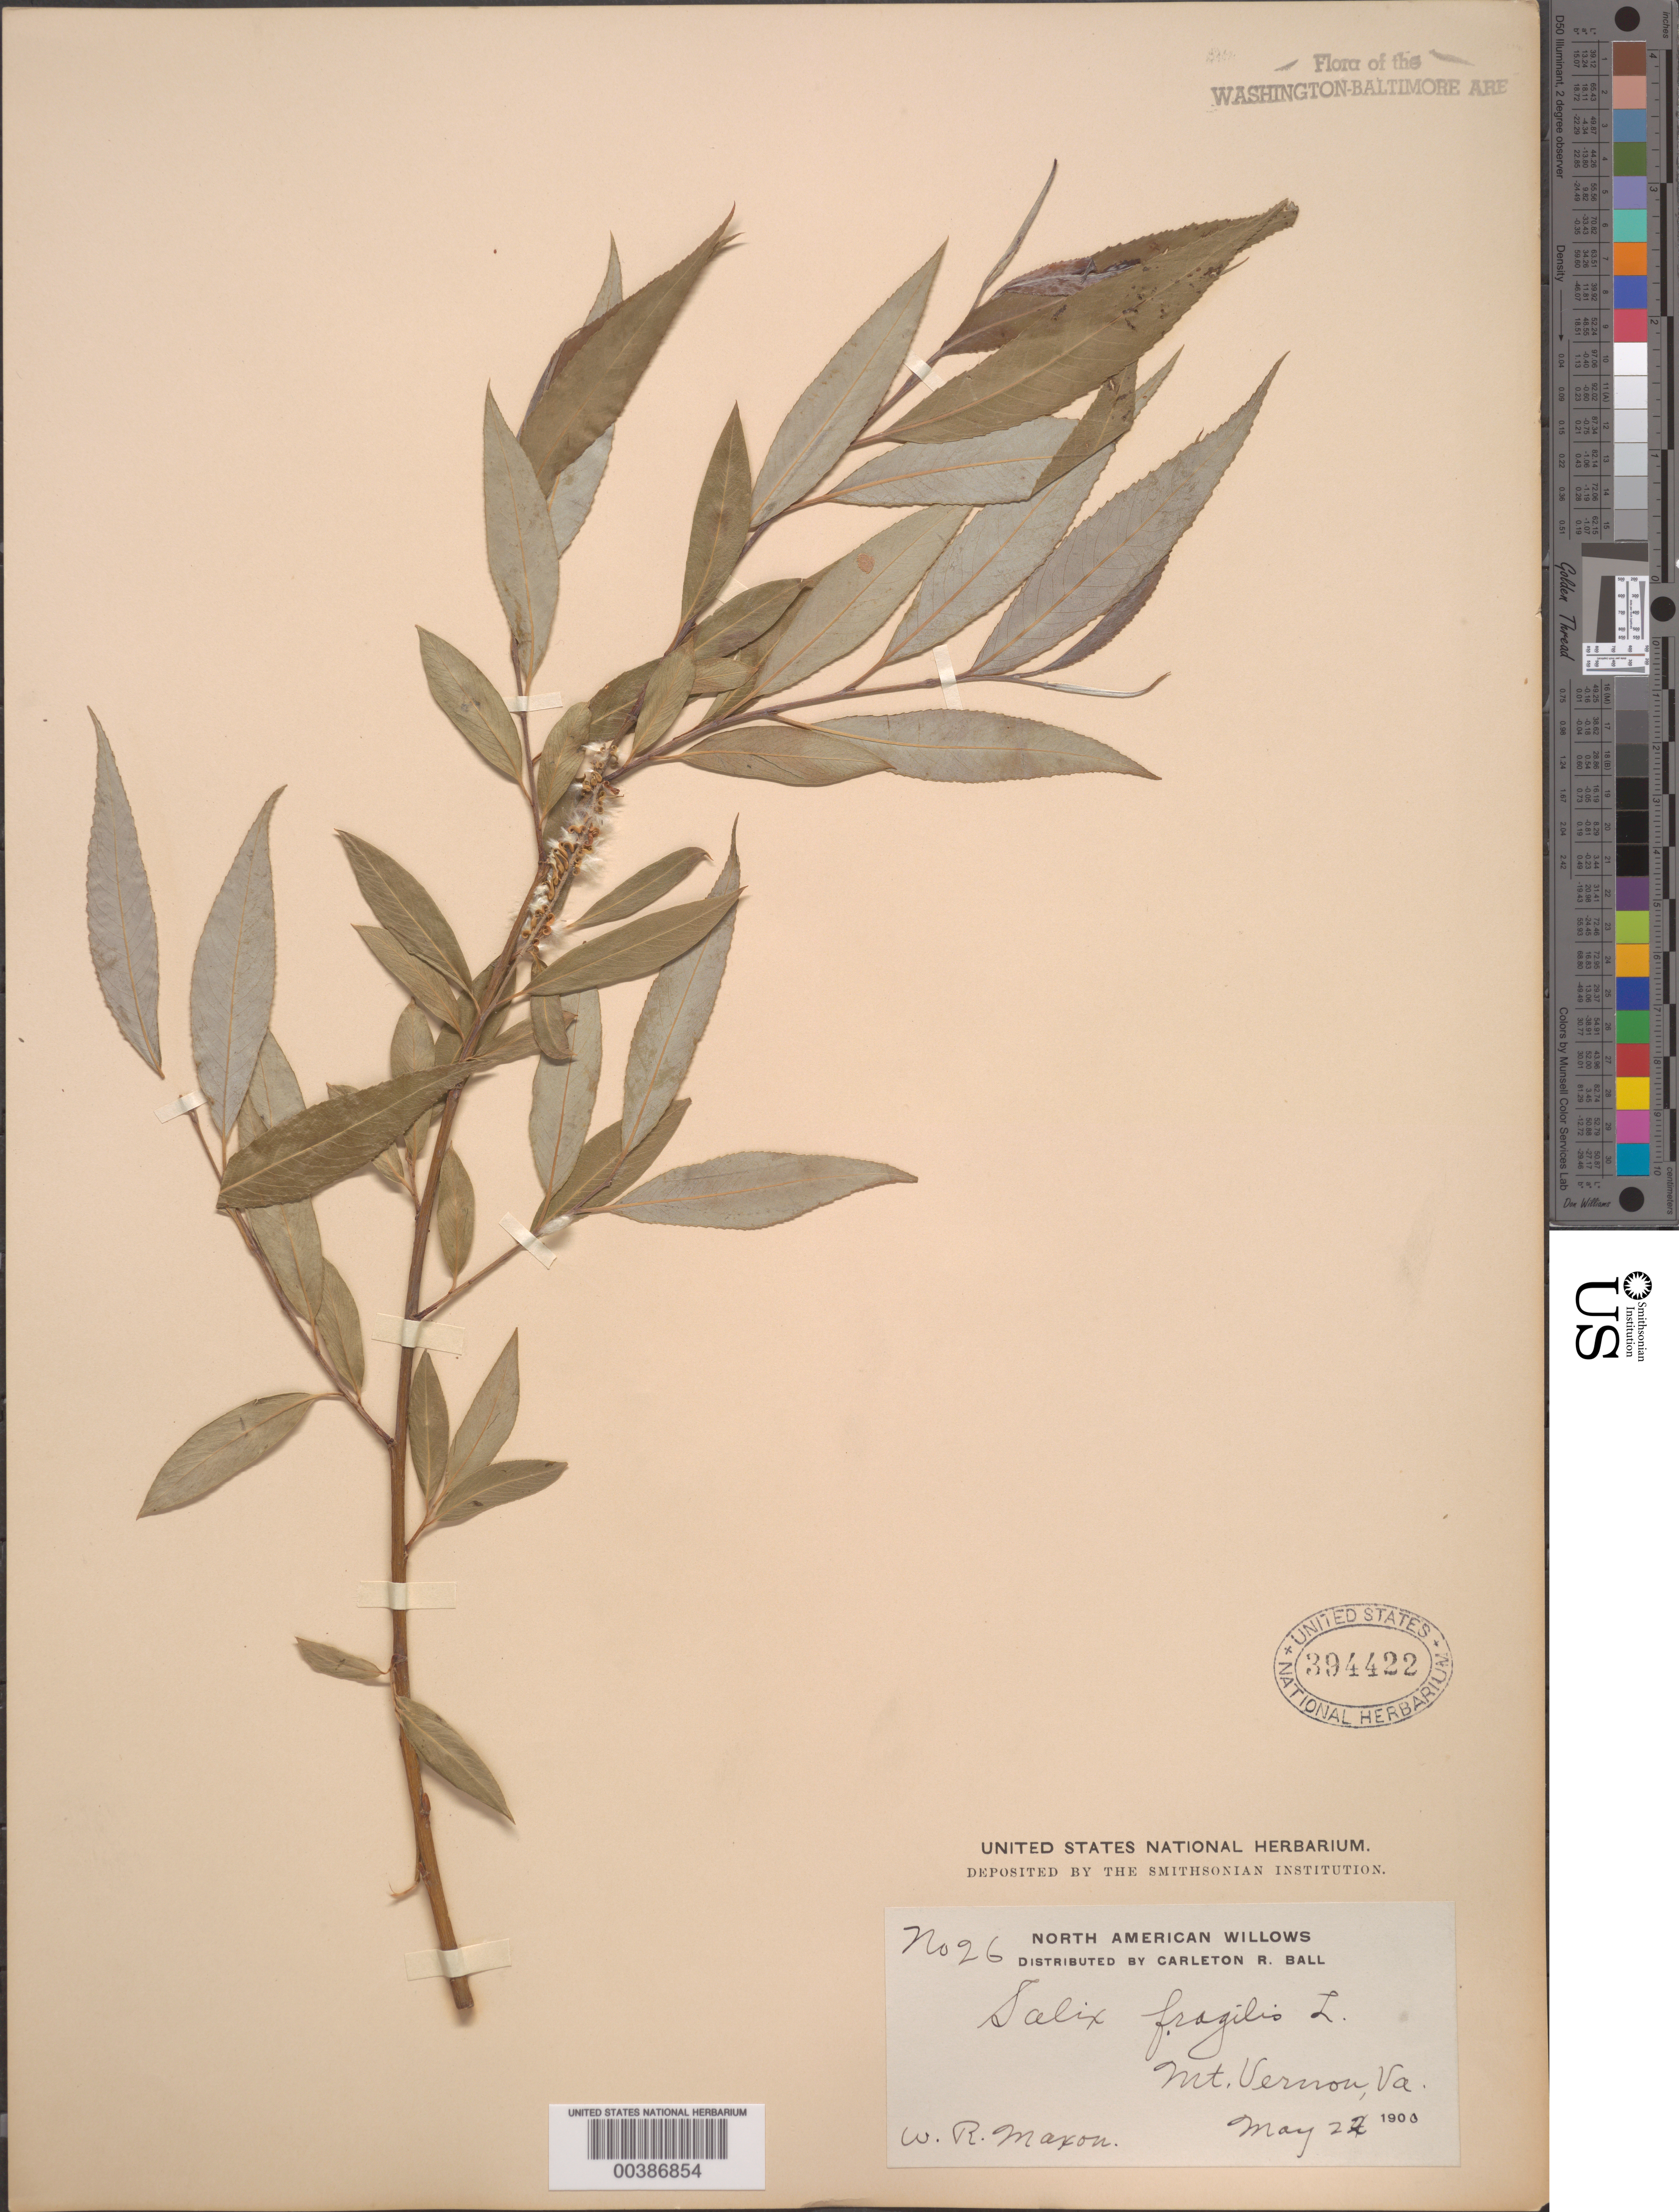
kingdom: Plantae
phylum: Tracheophyta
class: Magnoliopsida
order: Malpighiales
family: Salicaceae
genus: Salix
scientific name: Salix fragilis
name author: L.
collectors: W. R. Maxon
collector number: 26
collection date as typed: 22 May 1900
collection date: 1900-05-22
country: United States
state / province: Virginia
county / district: Fairfax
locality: Mount Vernon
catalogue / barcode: US 394422